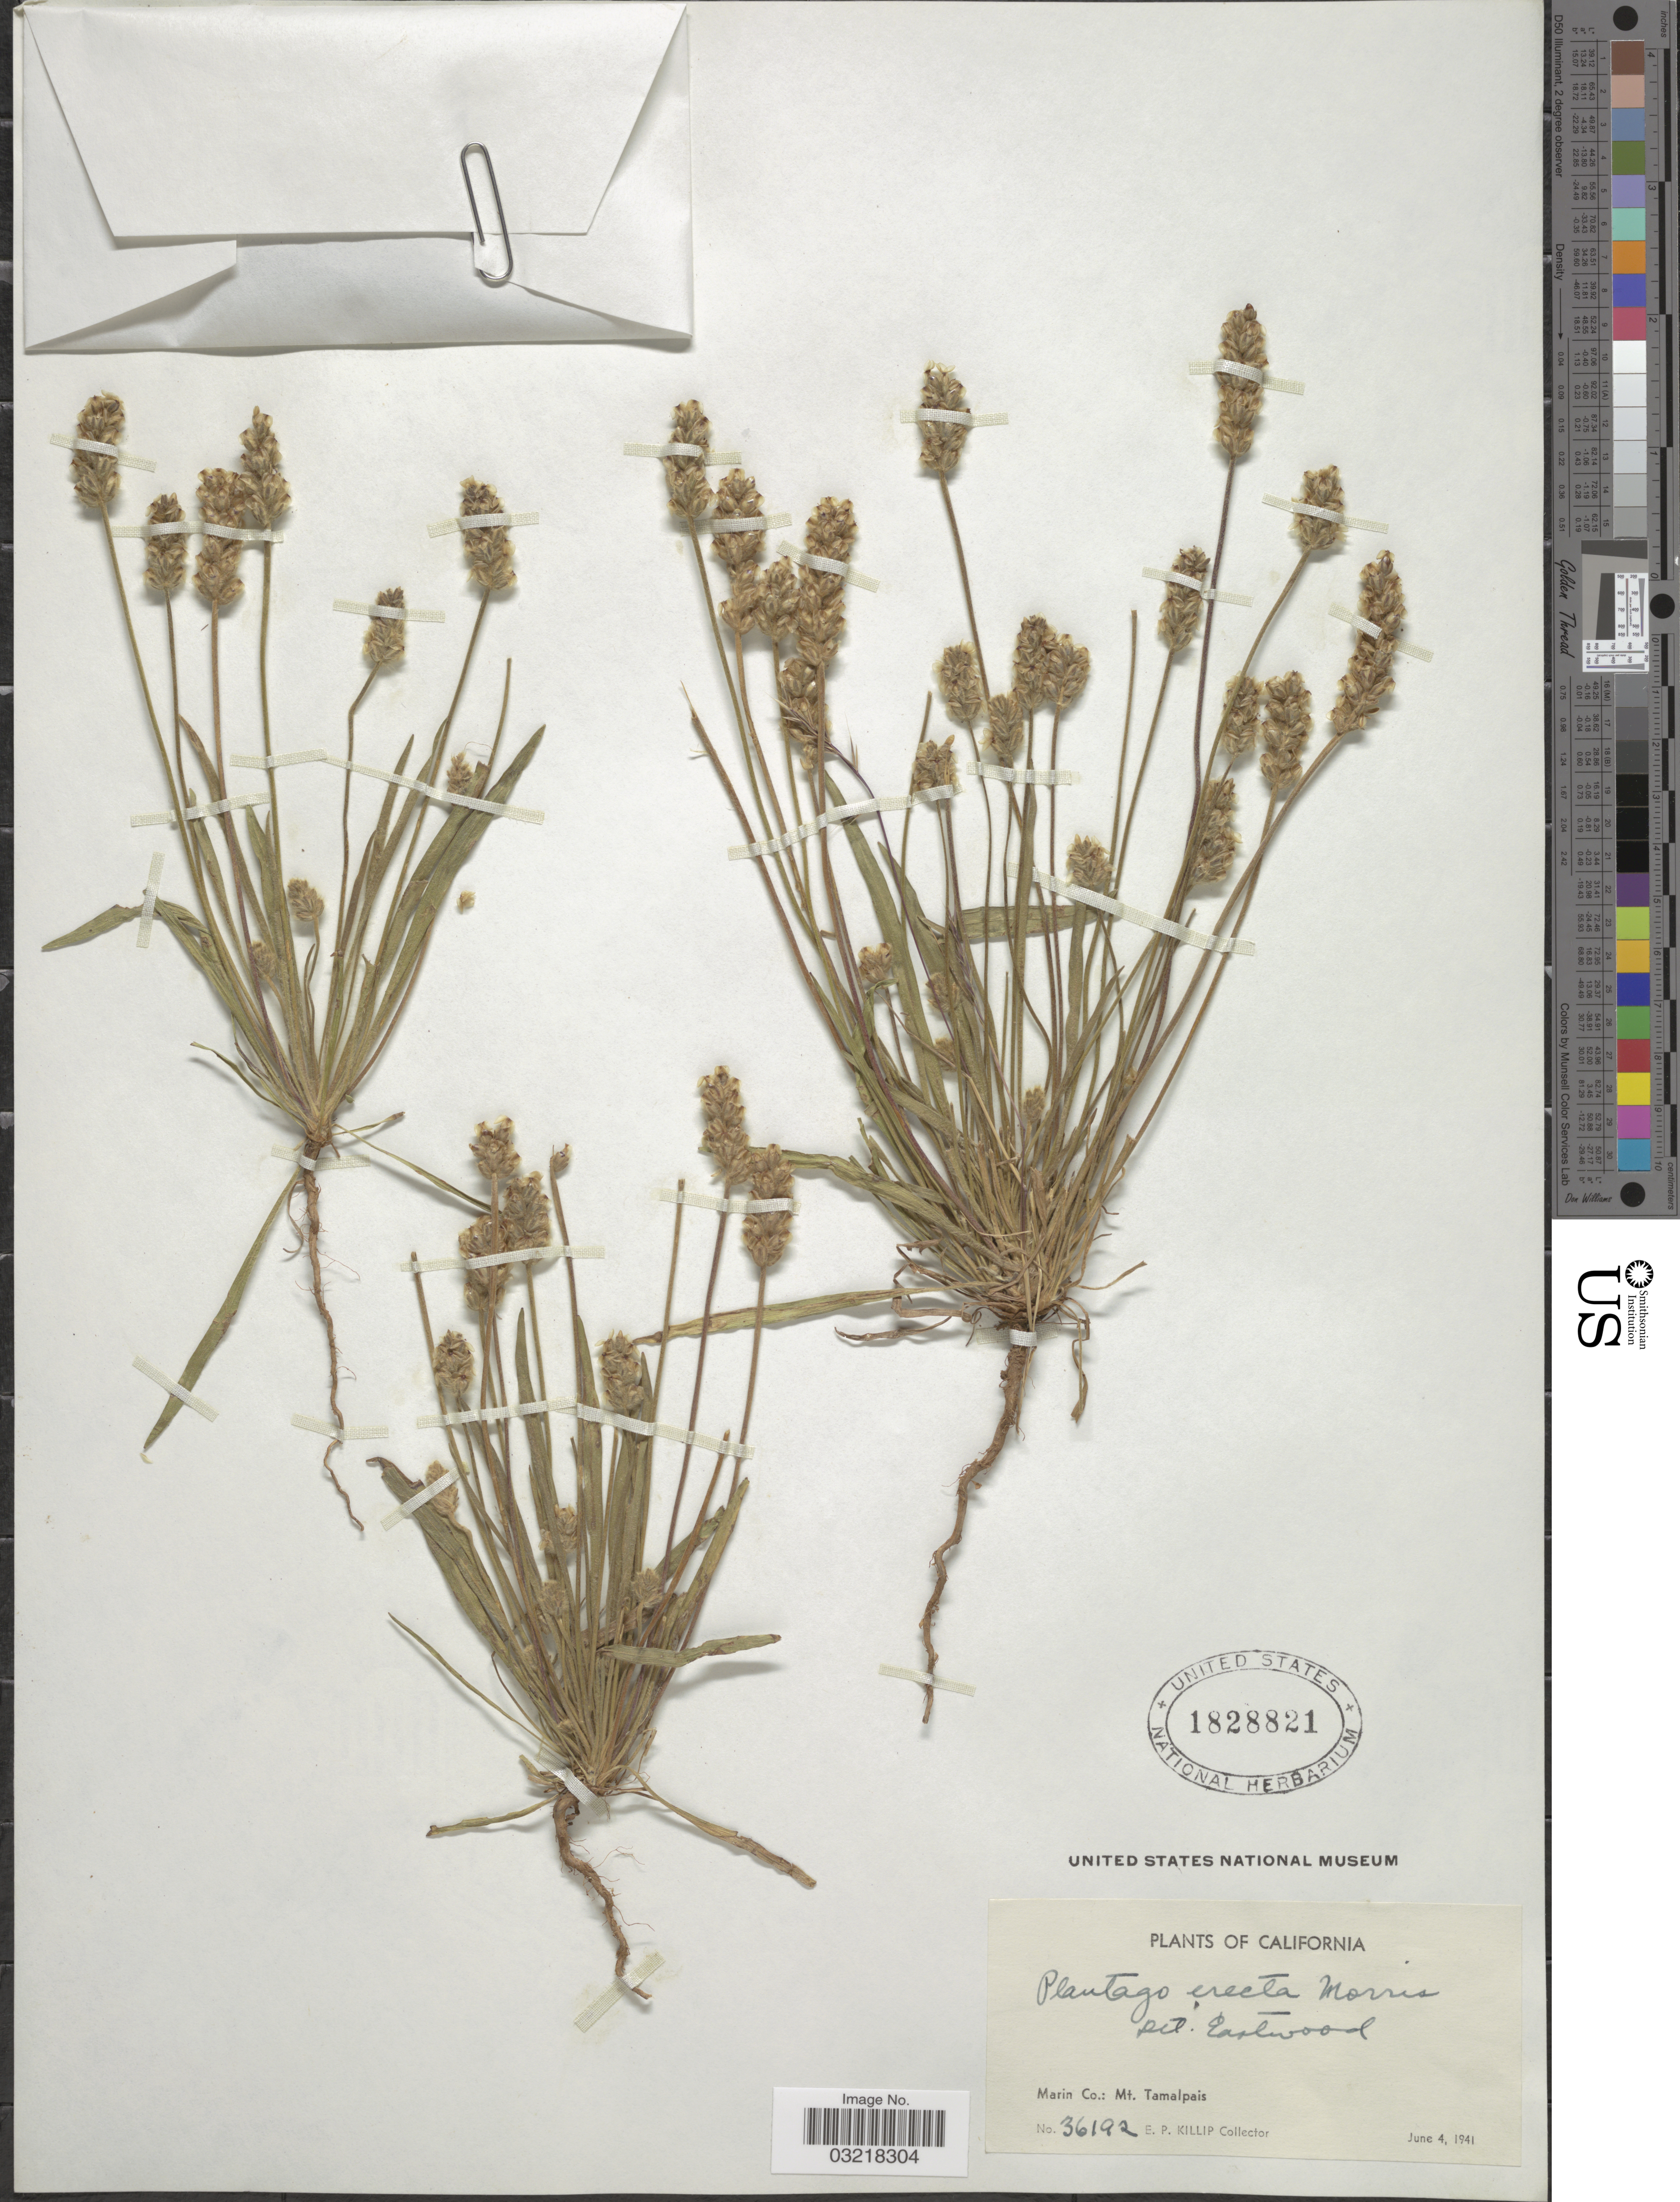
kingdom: Plantae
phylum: Tracheophyta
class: Magnoliopsida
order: Lamiales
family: Plantaginaceae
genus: Plantago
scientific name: Plantago erecta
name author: Morris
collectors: E. P. Killip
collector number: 36192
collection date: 1941-06-04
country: United States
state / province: California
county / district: Marin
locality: Marin Co.: Mt. Tamalpais.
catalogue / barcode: US 1828821